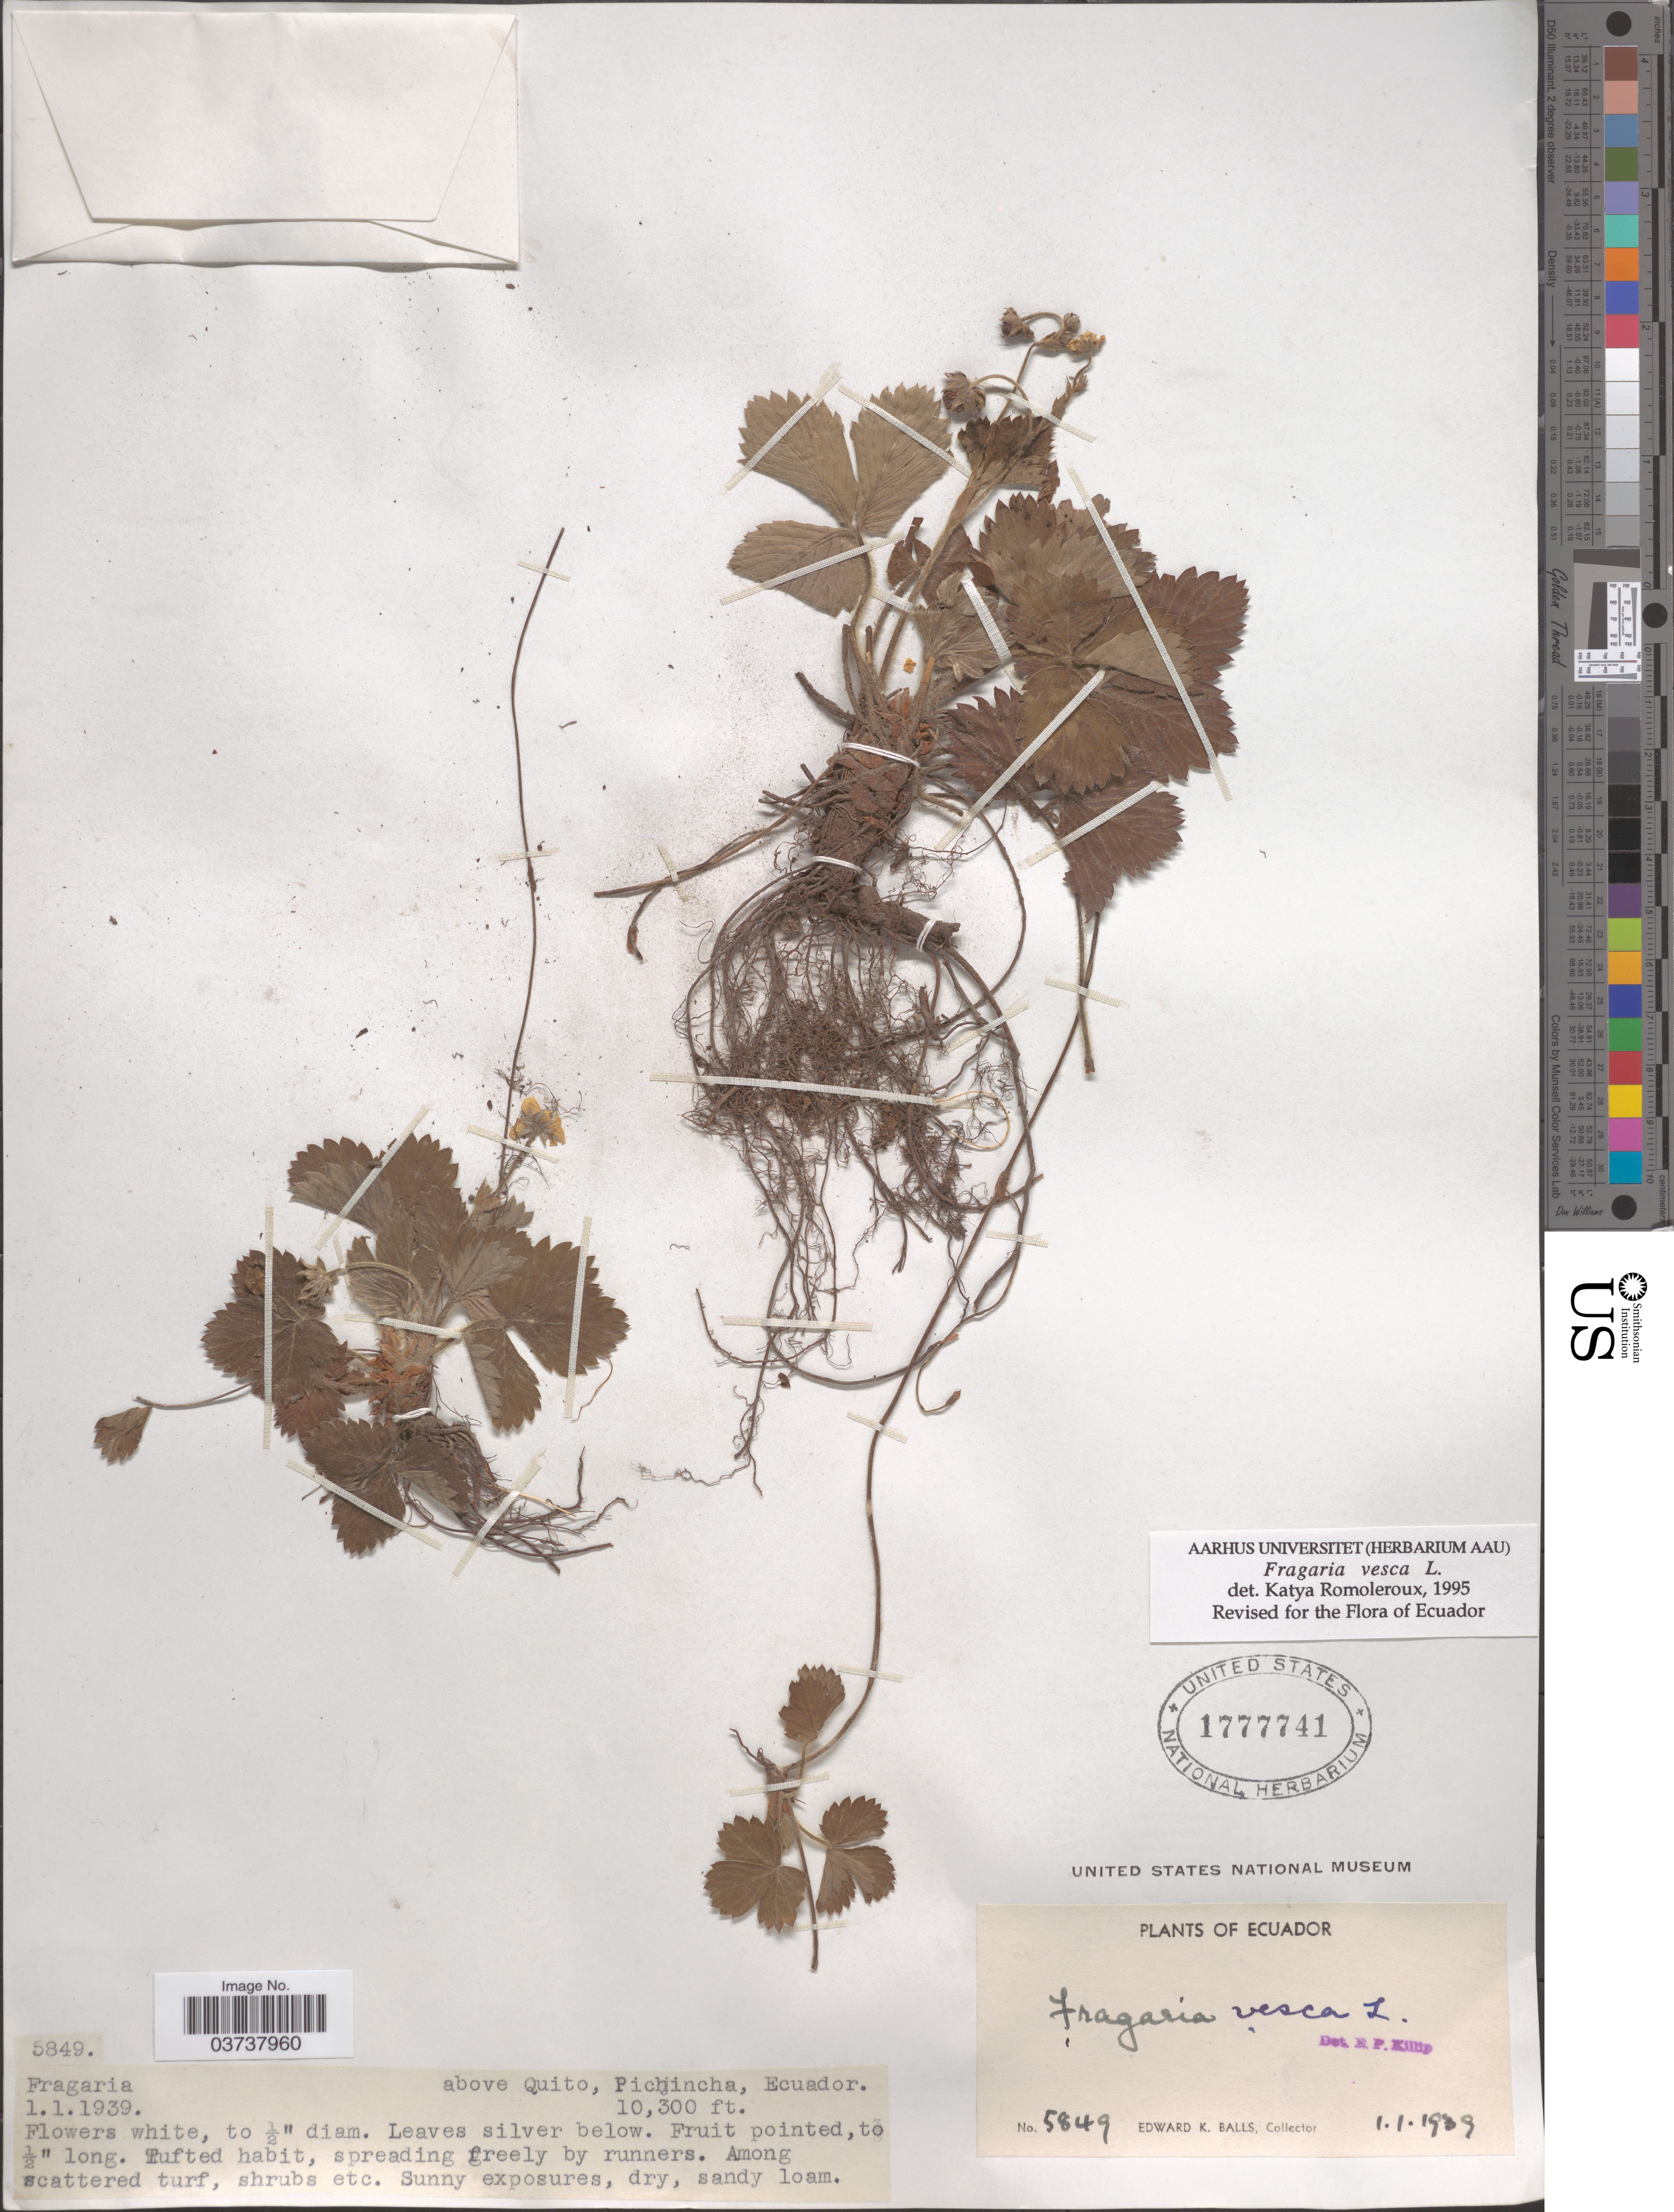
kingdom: Plantae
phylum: Tracheophyta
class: Magnoliopsida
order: Rosales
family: Rosaceae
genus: Fragaria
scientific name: Fragaria vesca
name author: L.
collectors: E. K. Balls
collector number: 5849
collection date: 1939-01-01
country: Ecuador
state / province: Pichincha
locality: Above Quito.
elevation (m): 3139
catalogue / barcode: US 1777741